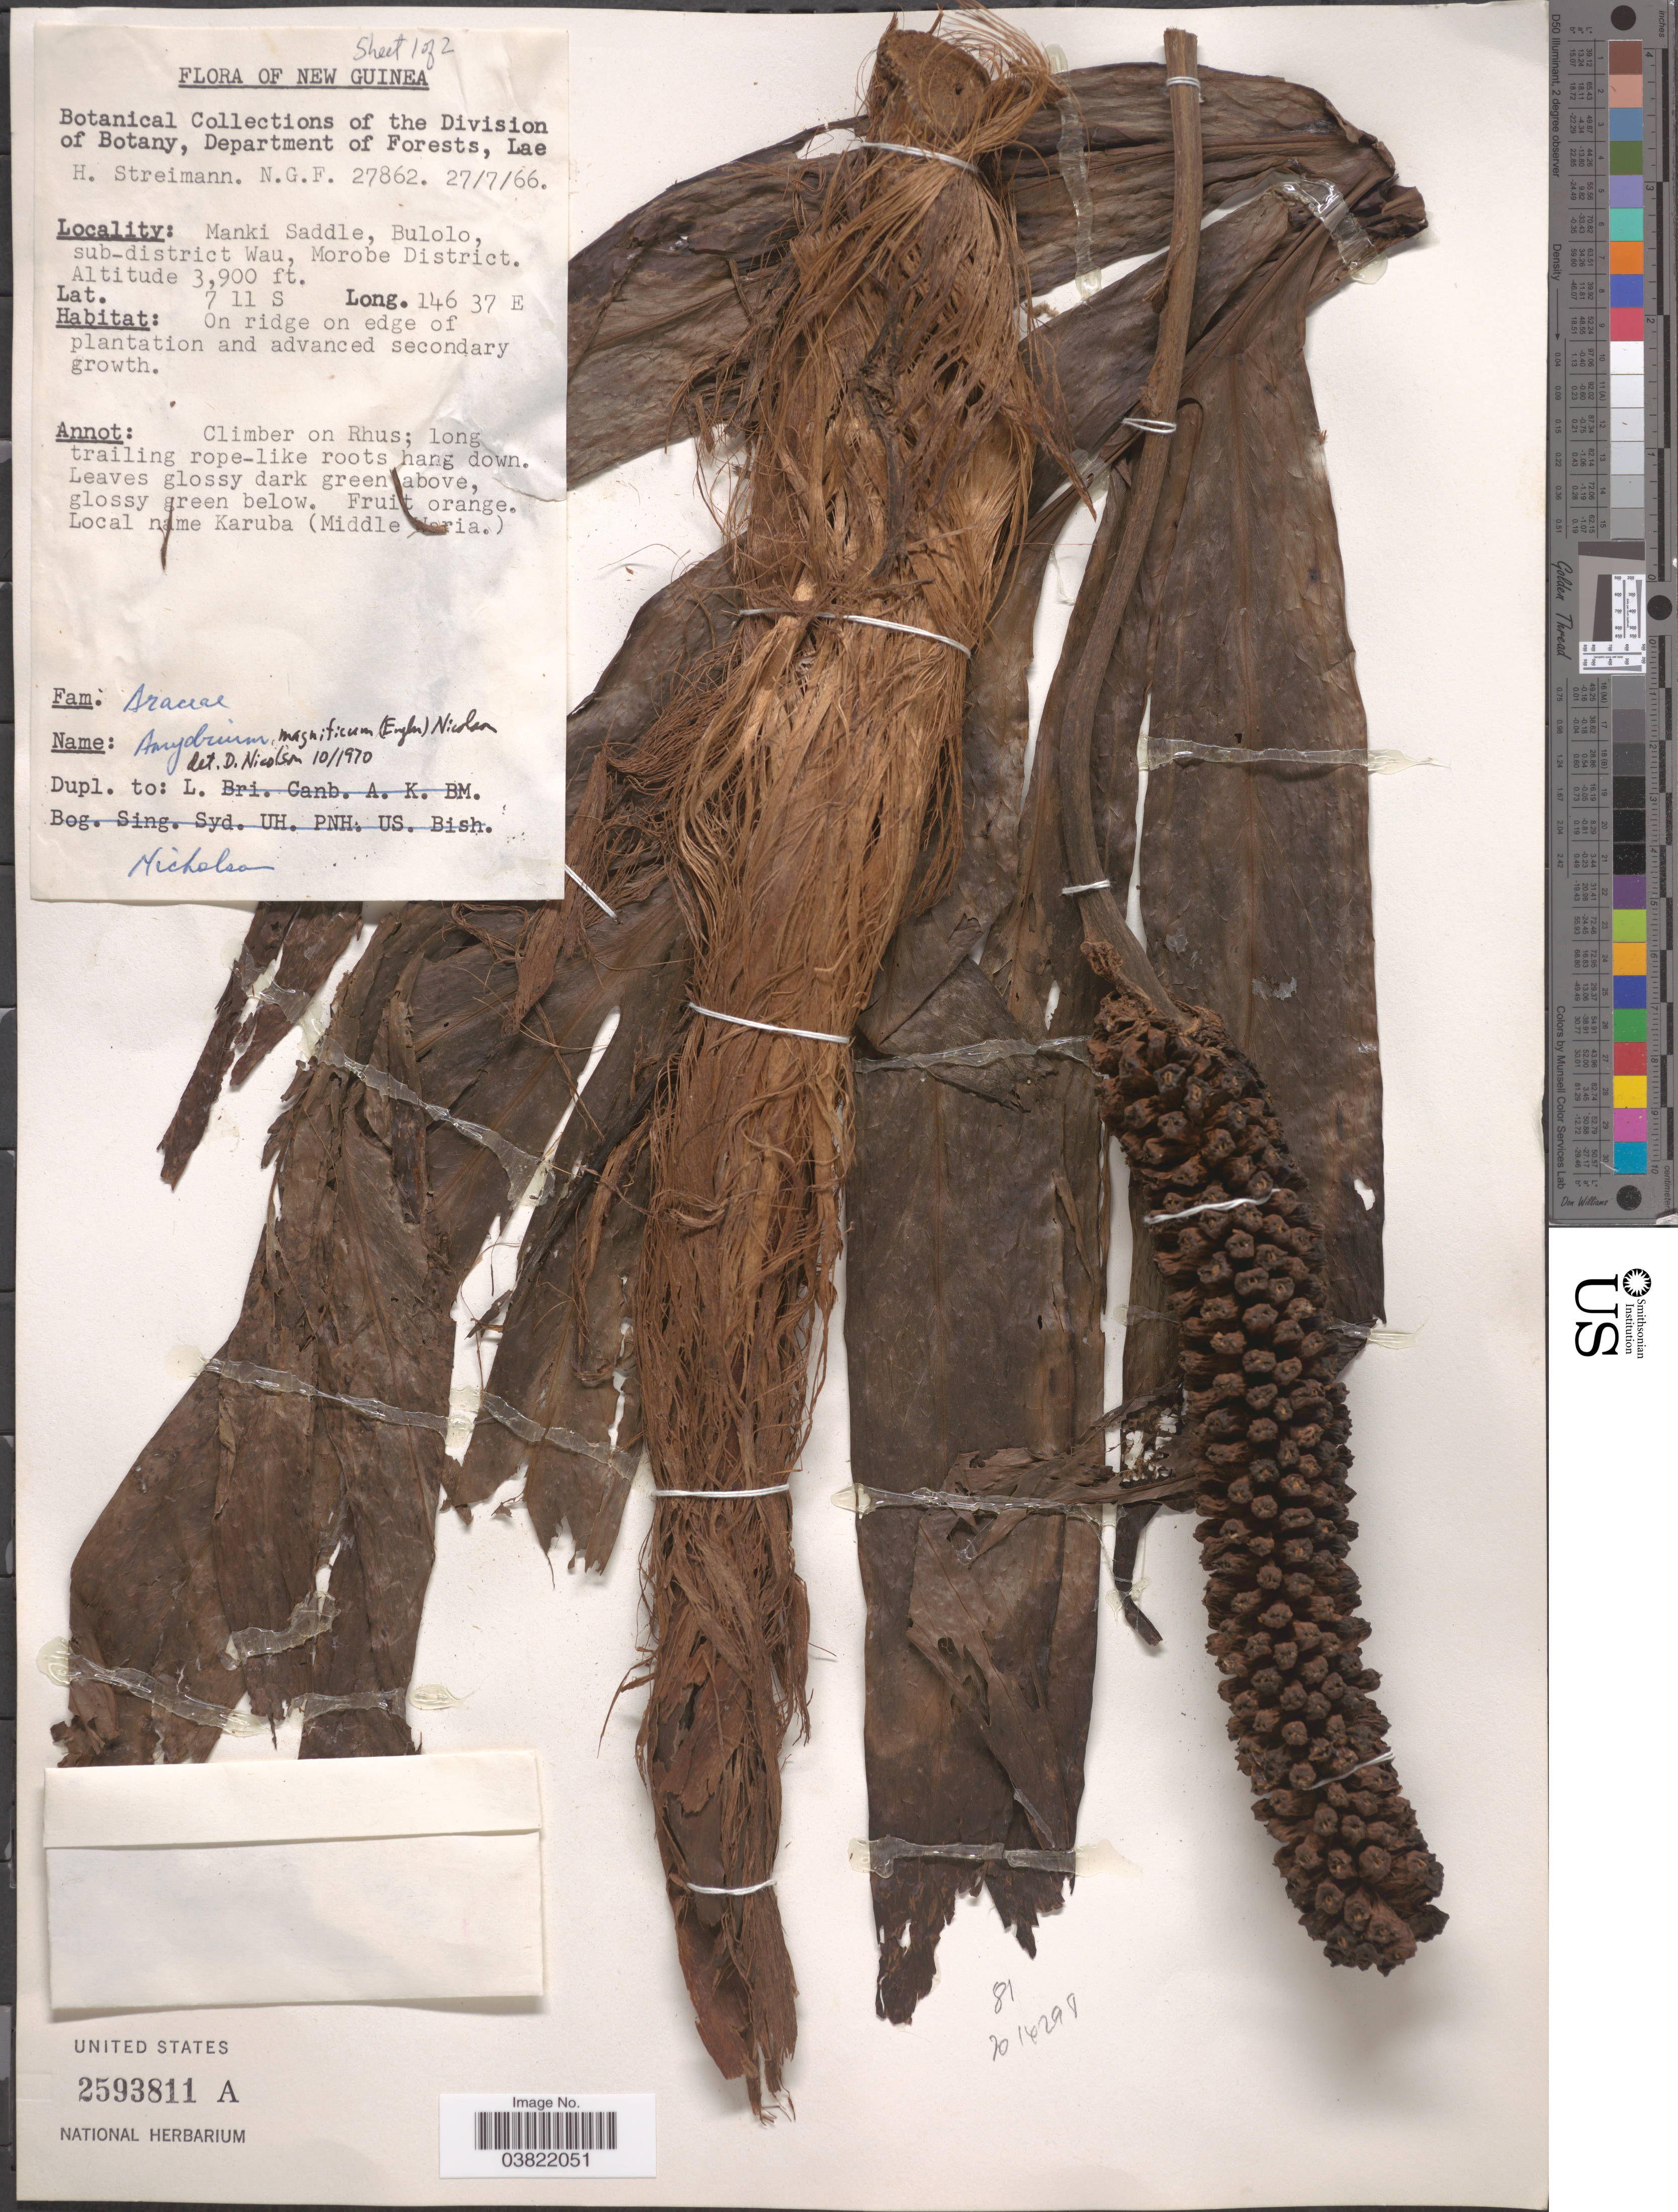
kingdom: Plantae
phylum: Tracheophyta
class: Liliopsida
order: Alismatales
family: Araceae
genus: Amydrium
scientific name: Amydrium magnificum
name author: (Engl.) Nicolson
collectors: H. Streimann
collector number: NGF27862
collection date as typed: Transcribed d/m/y: 27/7/66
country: Papua New Guinea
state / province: Morobe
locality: New Guinea. Manki Saddle, Bulolo, sub-district Wau, Morobe District. On ridge on edge of plantation and advanced secondary growth.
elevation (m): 1189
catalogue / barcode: US 2593811A